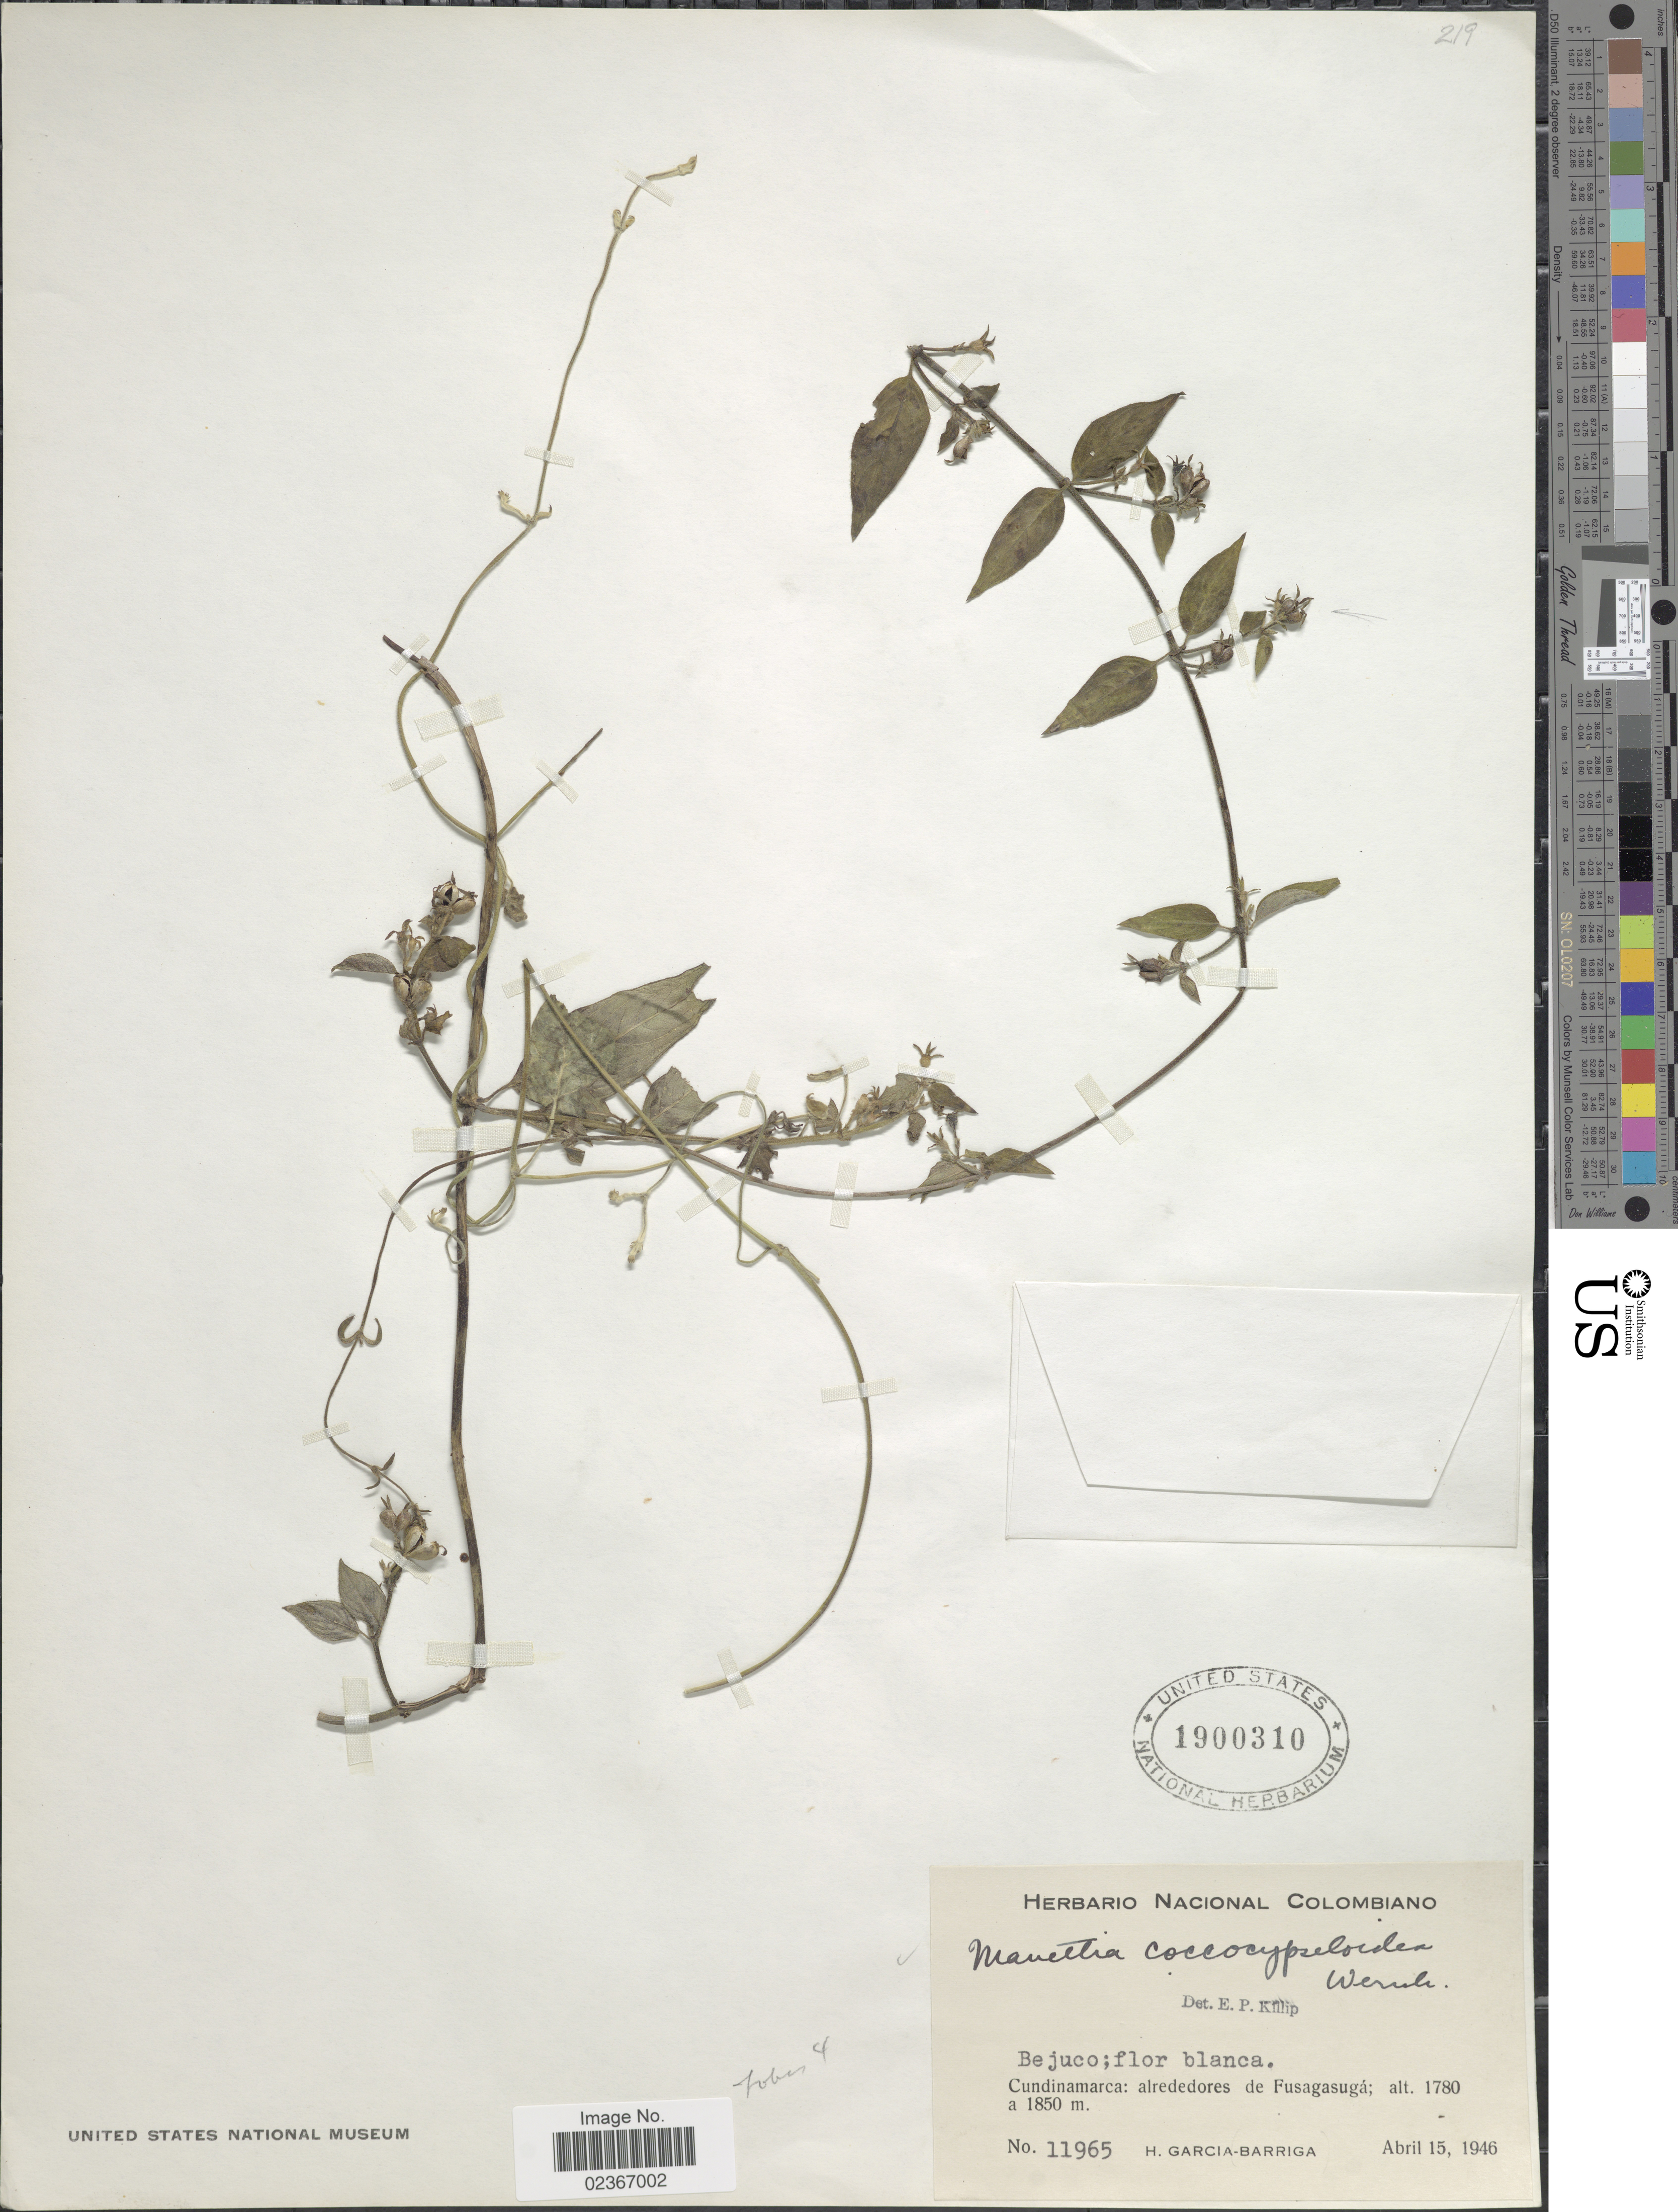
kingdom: Plantae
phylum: Tracheophyta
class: Magnoliopsida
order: Gentianales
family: Rubiaceae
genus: Manettia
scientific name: Manettia coccocypseloides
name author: Wernham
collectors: H. García Barriga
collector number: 11965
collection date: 1946-04-15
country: Colombia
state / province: Cundinamarca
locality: Alrededores de Fusagasuga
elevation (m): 1780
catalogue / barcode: US 1900310